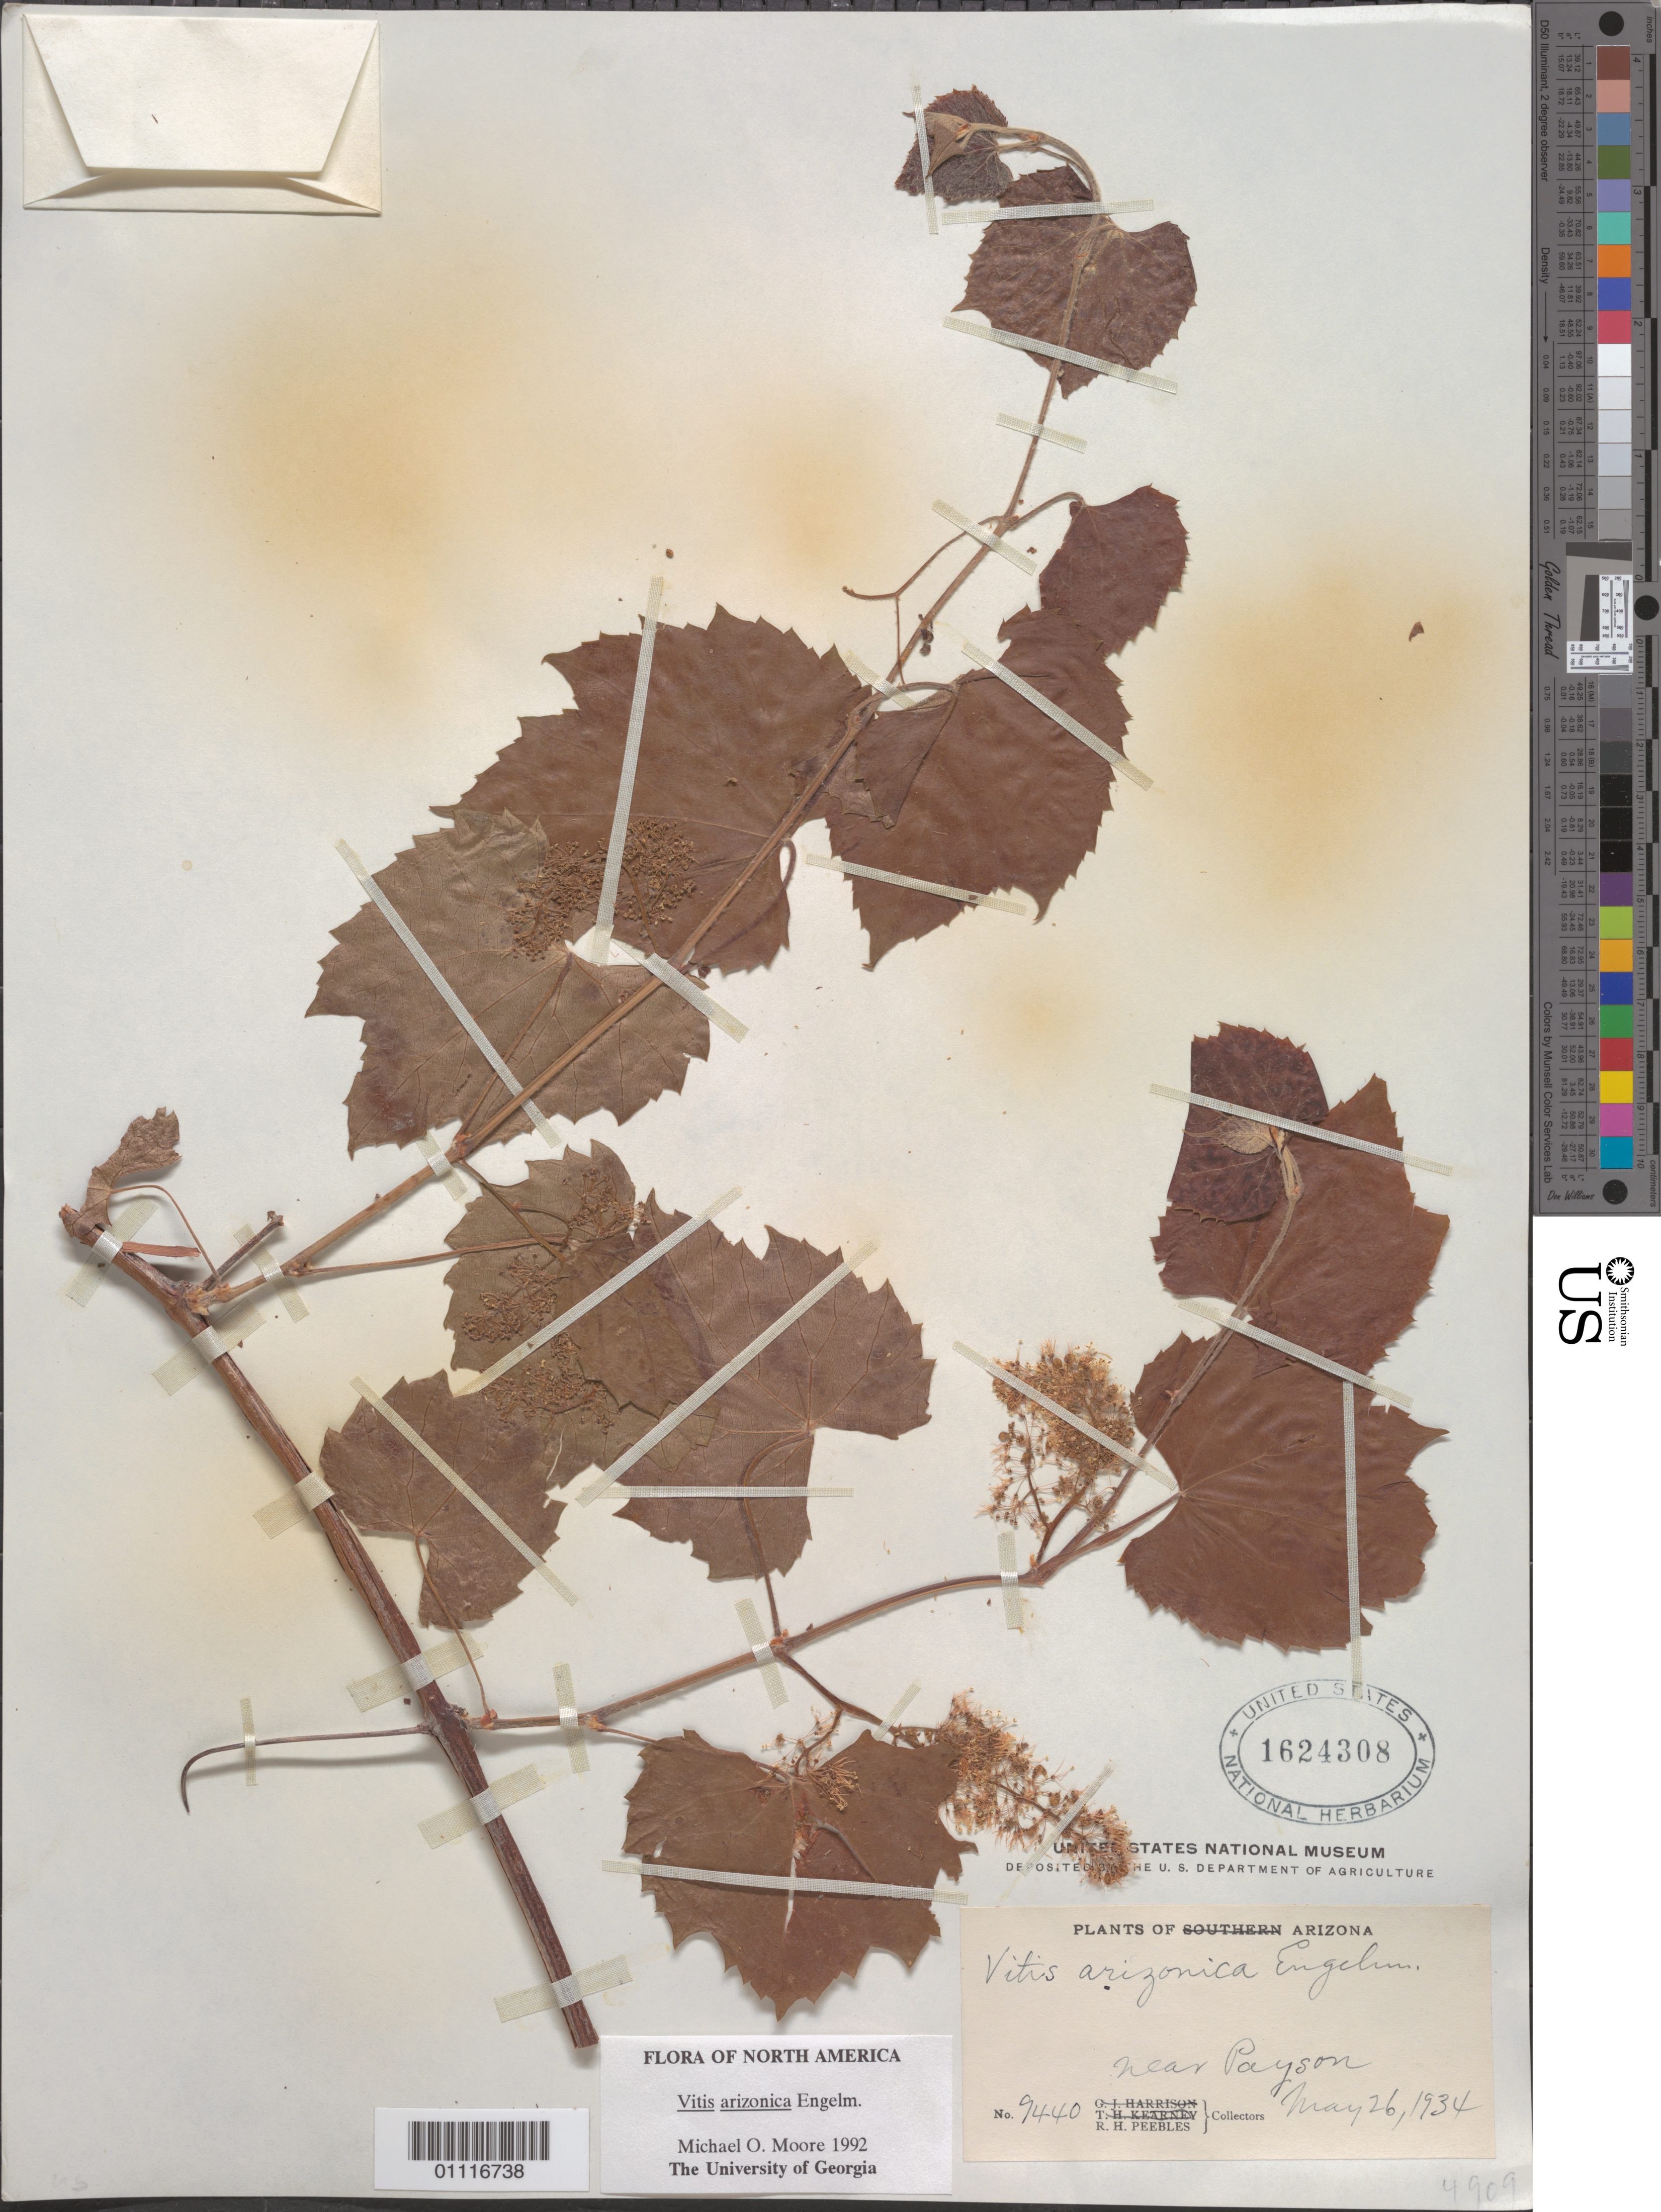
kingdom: Plantae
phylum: Tracheophyta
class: Magnoliopsida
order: Vitales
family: Vitaceae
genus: Vitis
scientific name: Vitis arizonica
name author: Engelm.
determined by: Moore, M. O.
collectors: R. H. Peebles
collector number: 4909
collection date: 1934-05-26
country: United States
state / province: Arizona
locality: Near Payson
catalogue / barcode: US 1624308